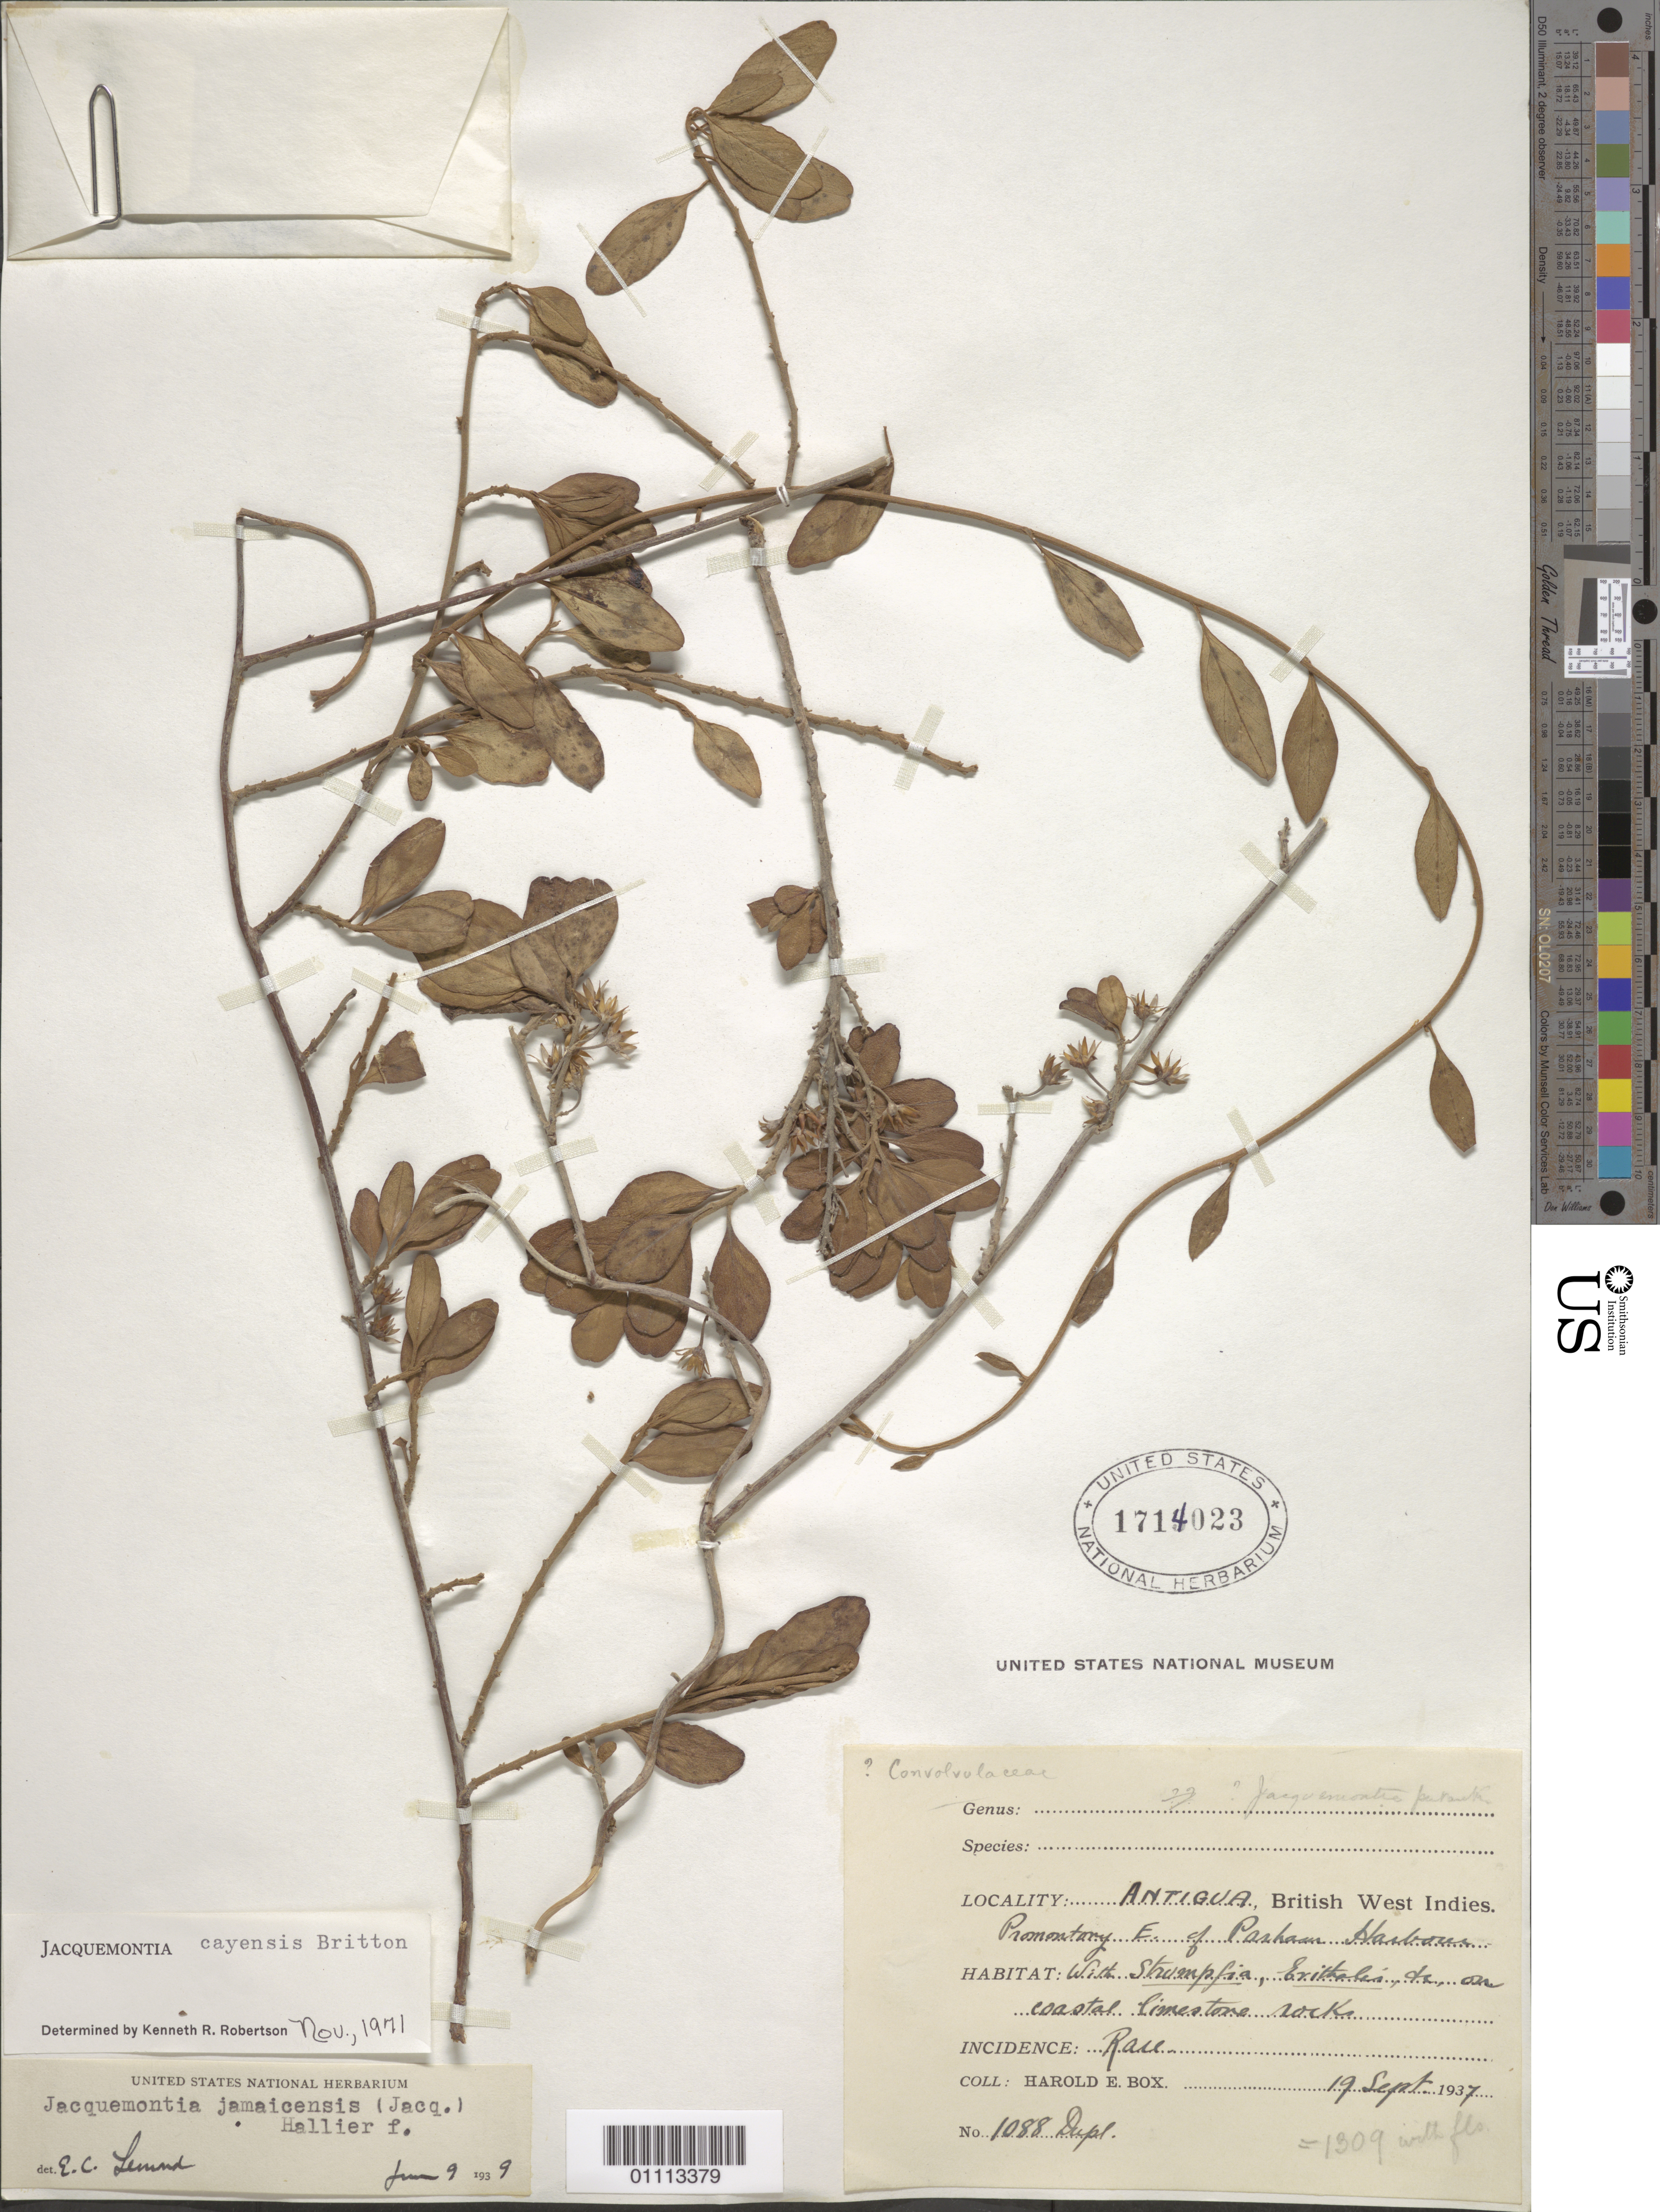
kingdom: Plantae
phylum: Tracheophyta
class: Magnoliopsida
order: Solanales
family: Convolvulaceae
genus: Jacquemontia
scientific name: Jacquemontia cayensis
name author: Britton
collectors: H. E. Box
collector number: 1088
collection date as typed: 19 Sep 1937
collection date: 1937-09-19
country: Antigua and Barbuda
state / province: Saint Peter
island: Antigua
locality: Promontary E of Parham Harbour. With Stompfia, Erittalis, + on coastal limestone rocks.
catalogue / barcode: US 1714023